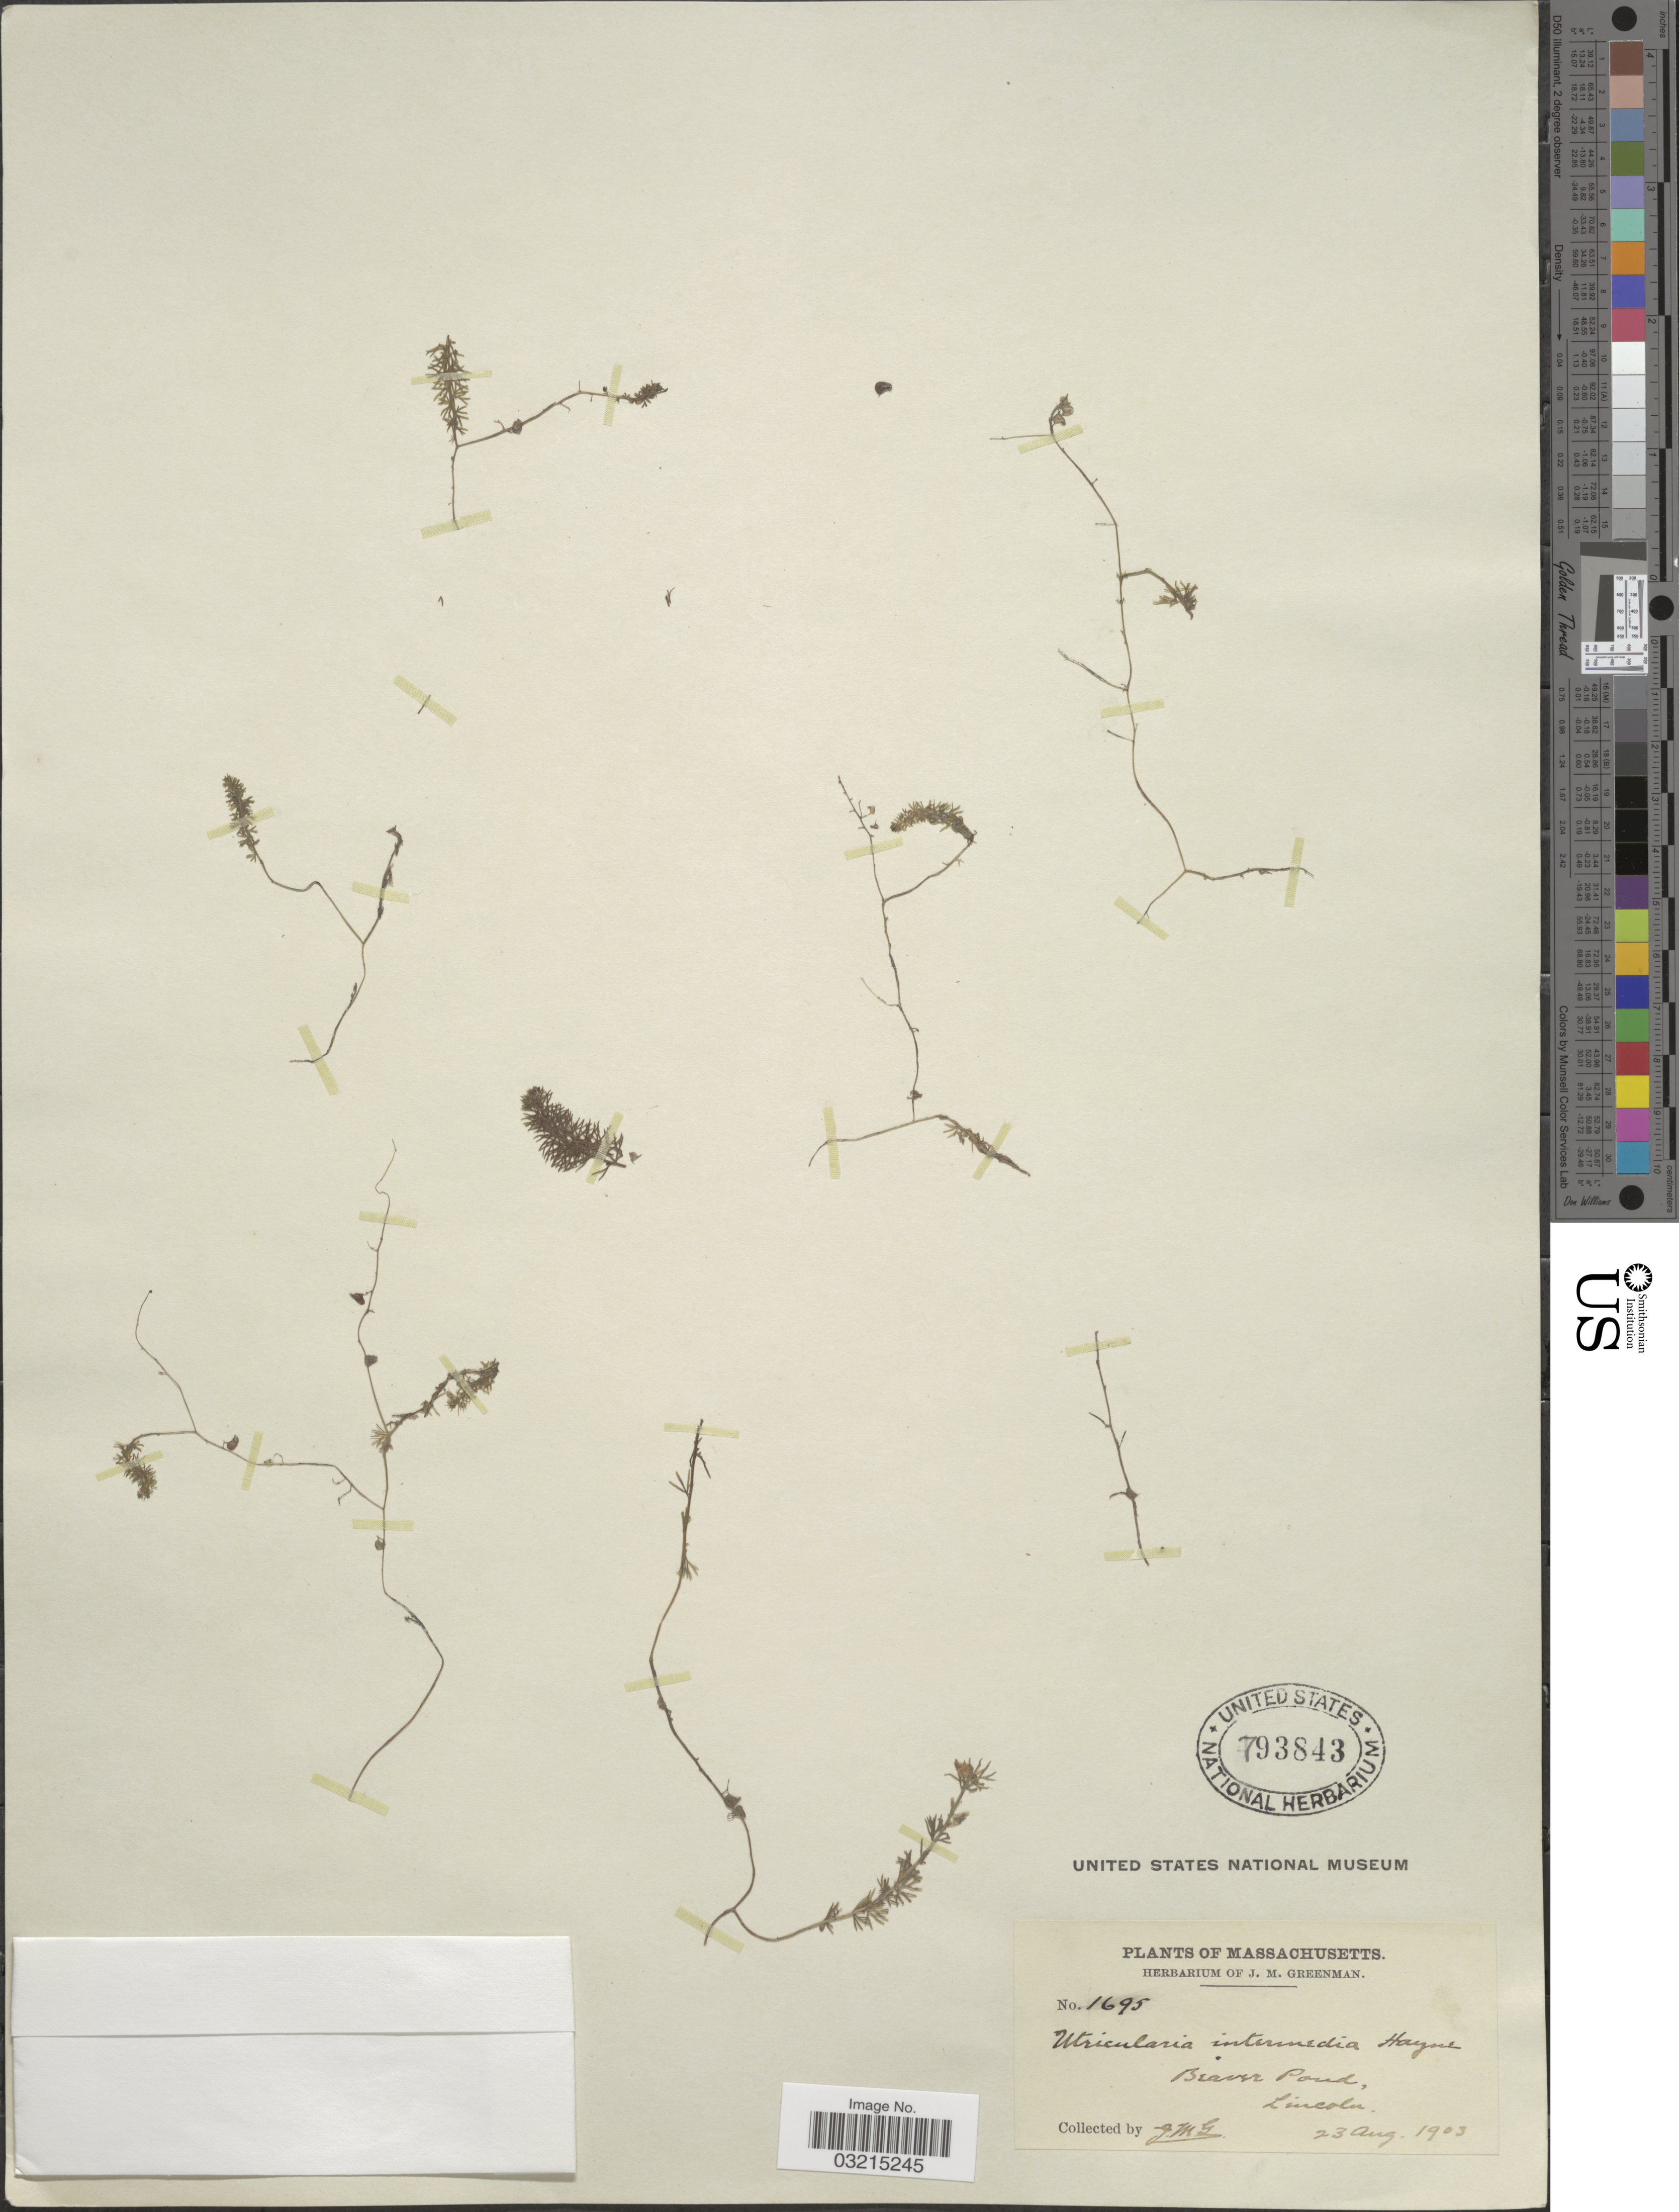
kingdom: Plantae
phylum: Tracheophyta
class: Magnoliopsida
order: Lamiales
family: Lentibulariaceae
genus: Utricularia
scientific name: Utricularia intermedia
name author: Hayne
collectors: J. M. Greenman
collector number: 1695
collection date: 1903-08-23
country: United States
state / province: Massachusetts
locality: Beaver Pond, Lincoln.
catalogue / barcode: US 793843